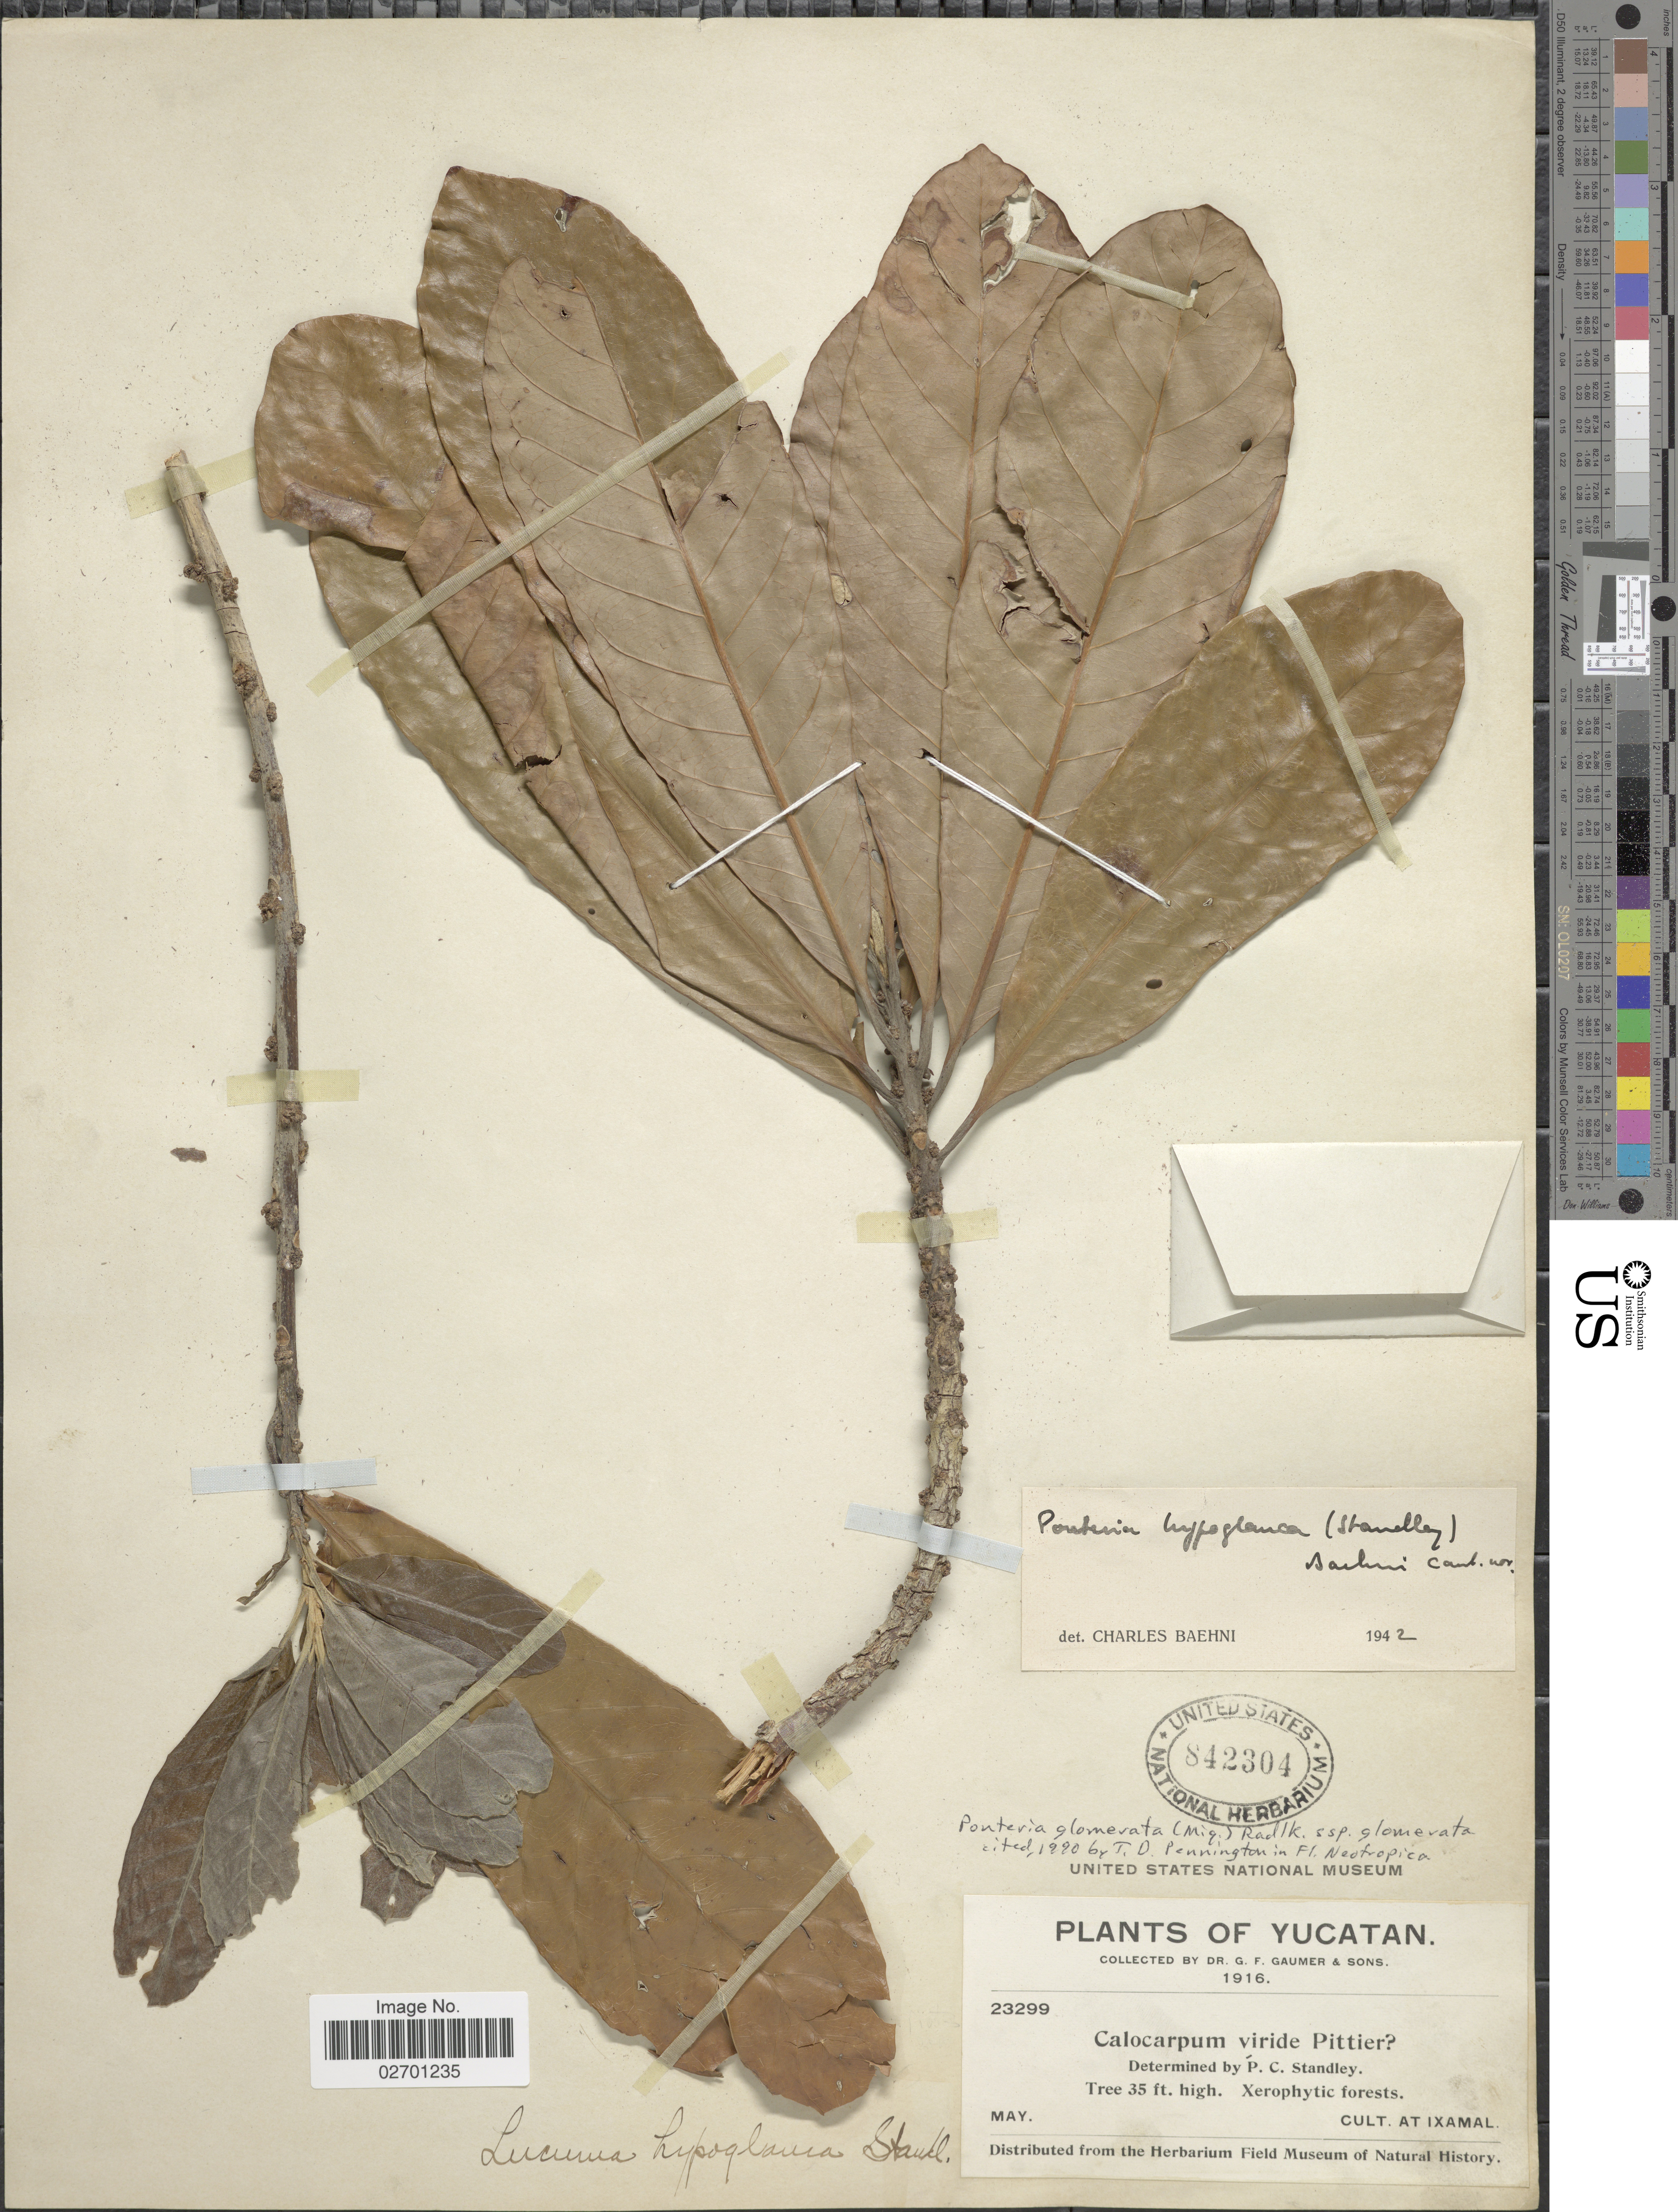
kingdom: Plantae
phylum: Tracheophyta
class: Magnoliopsida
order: Ericales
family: Sapotaceae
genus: Pouteria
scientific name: Pouteria glomerata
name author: (Miq.) Radlk.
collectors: G. F. Gaumer & et al.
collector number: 23299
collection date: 1916-05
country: Mexico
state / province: Yucatán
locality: Cult. at Ixamal.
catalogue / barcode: US 842304